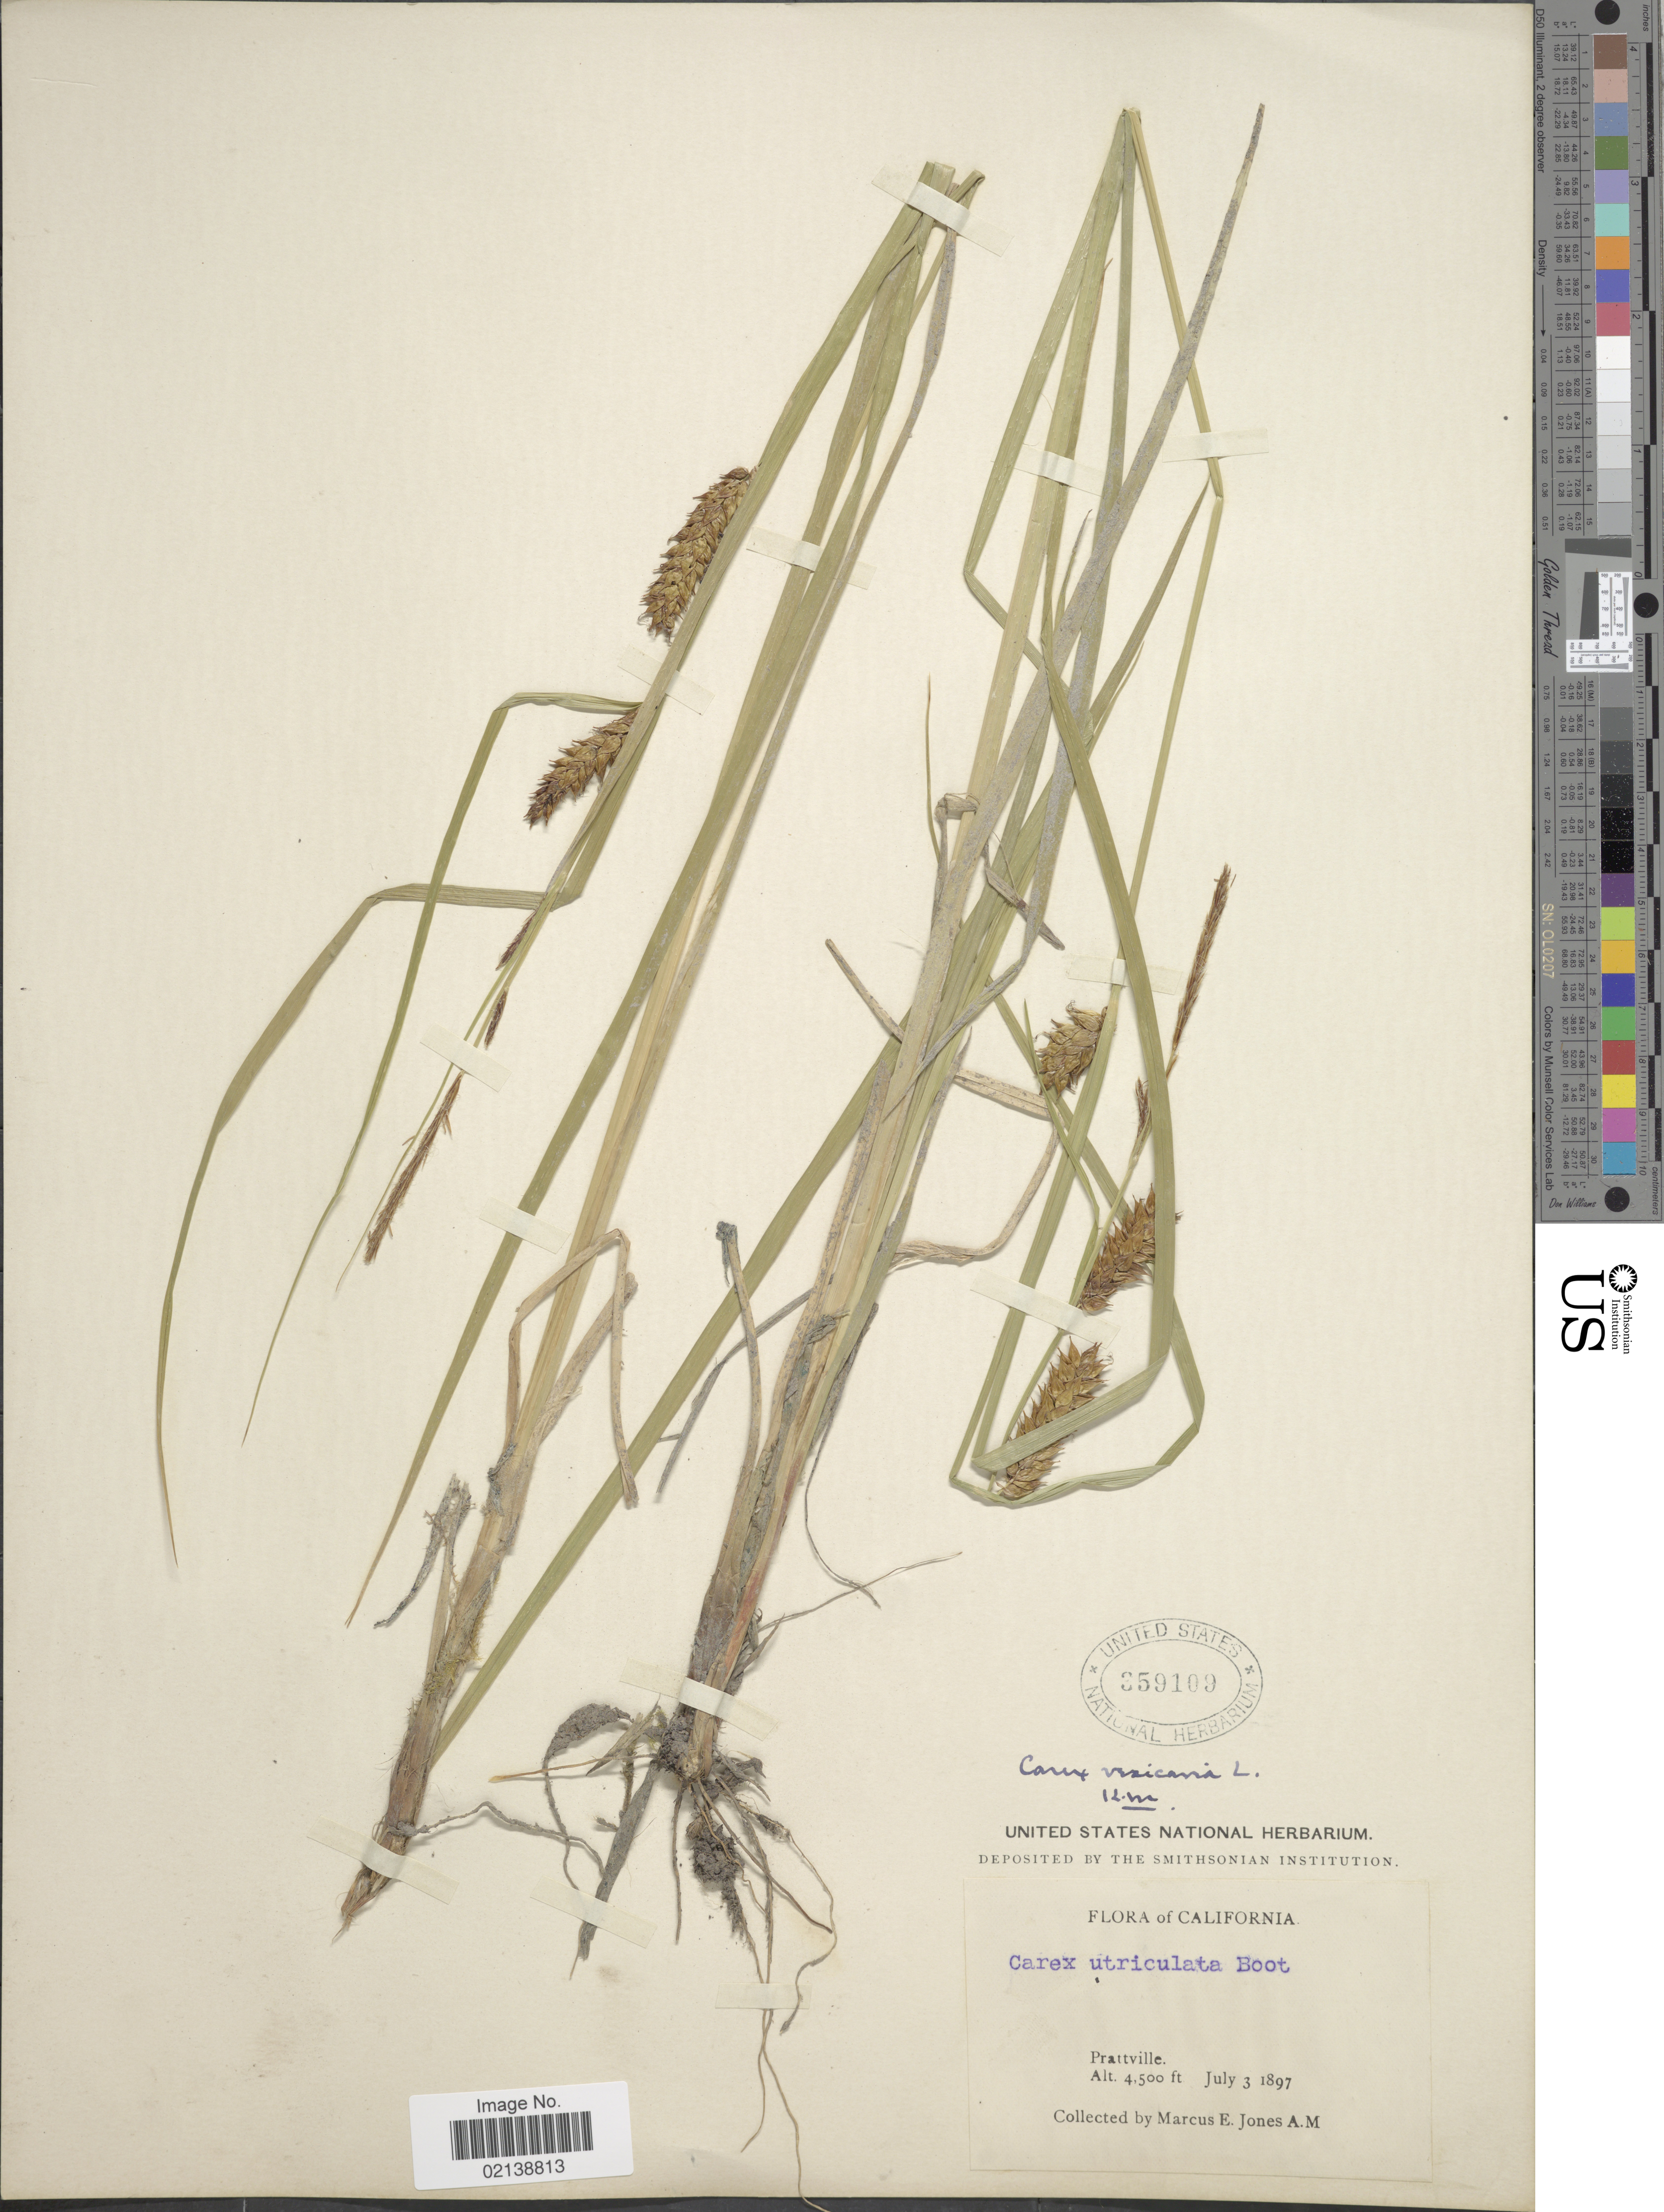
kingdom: Plantae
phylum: Tracheophyta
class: Liliopsida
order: Poales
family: Cyperaceae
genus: Carex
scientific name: Carex vesicaria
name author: L.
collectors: M. E. Jones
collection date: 1897-07-03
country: United States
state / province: California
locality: Prattville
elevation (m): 1372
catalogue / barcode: US 359109